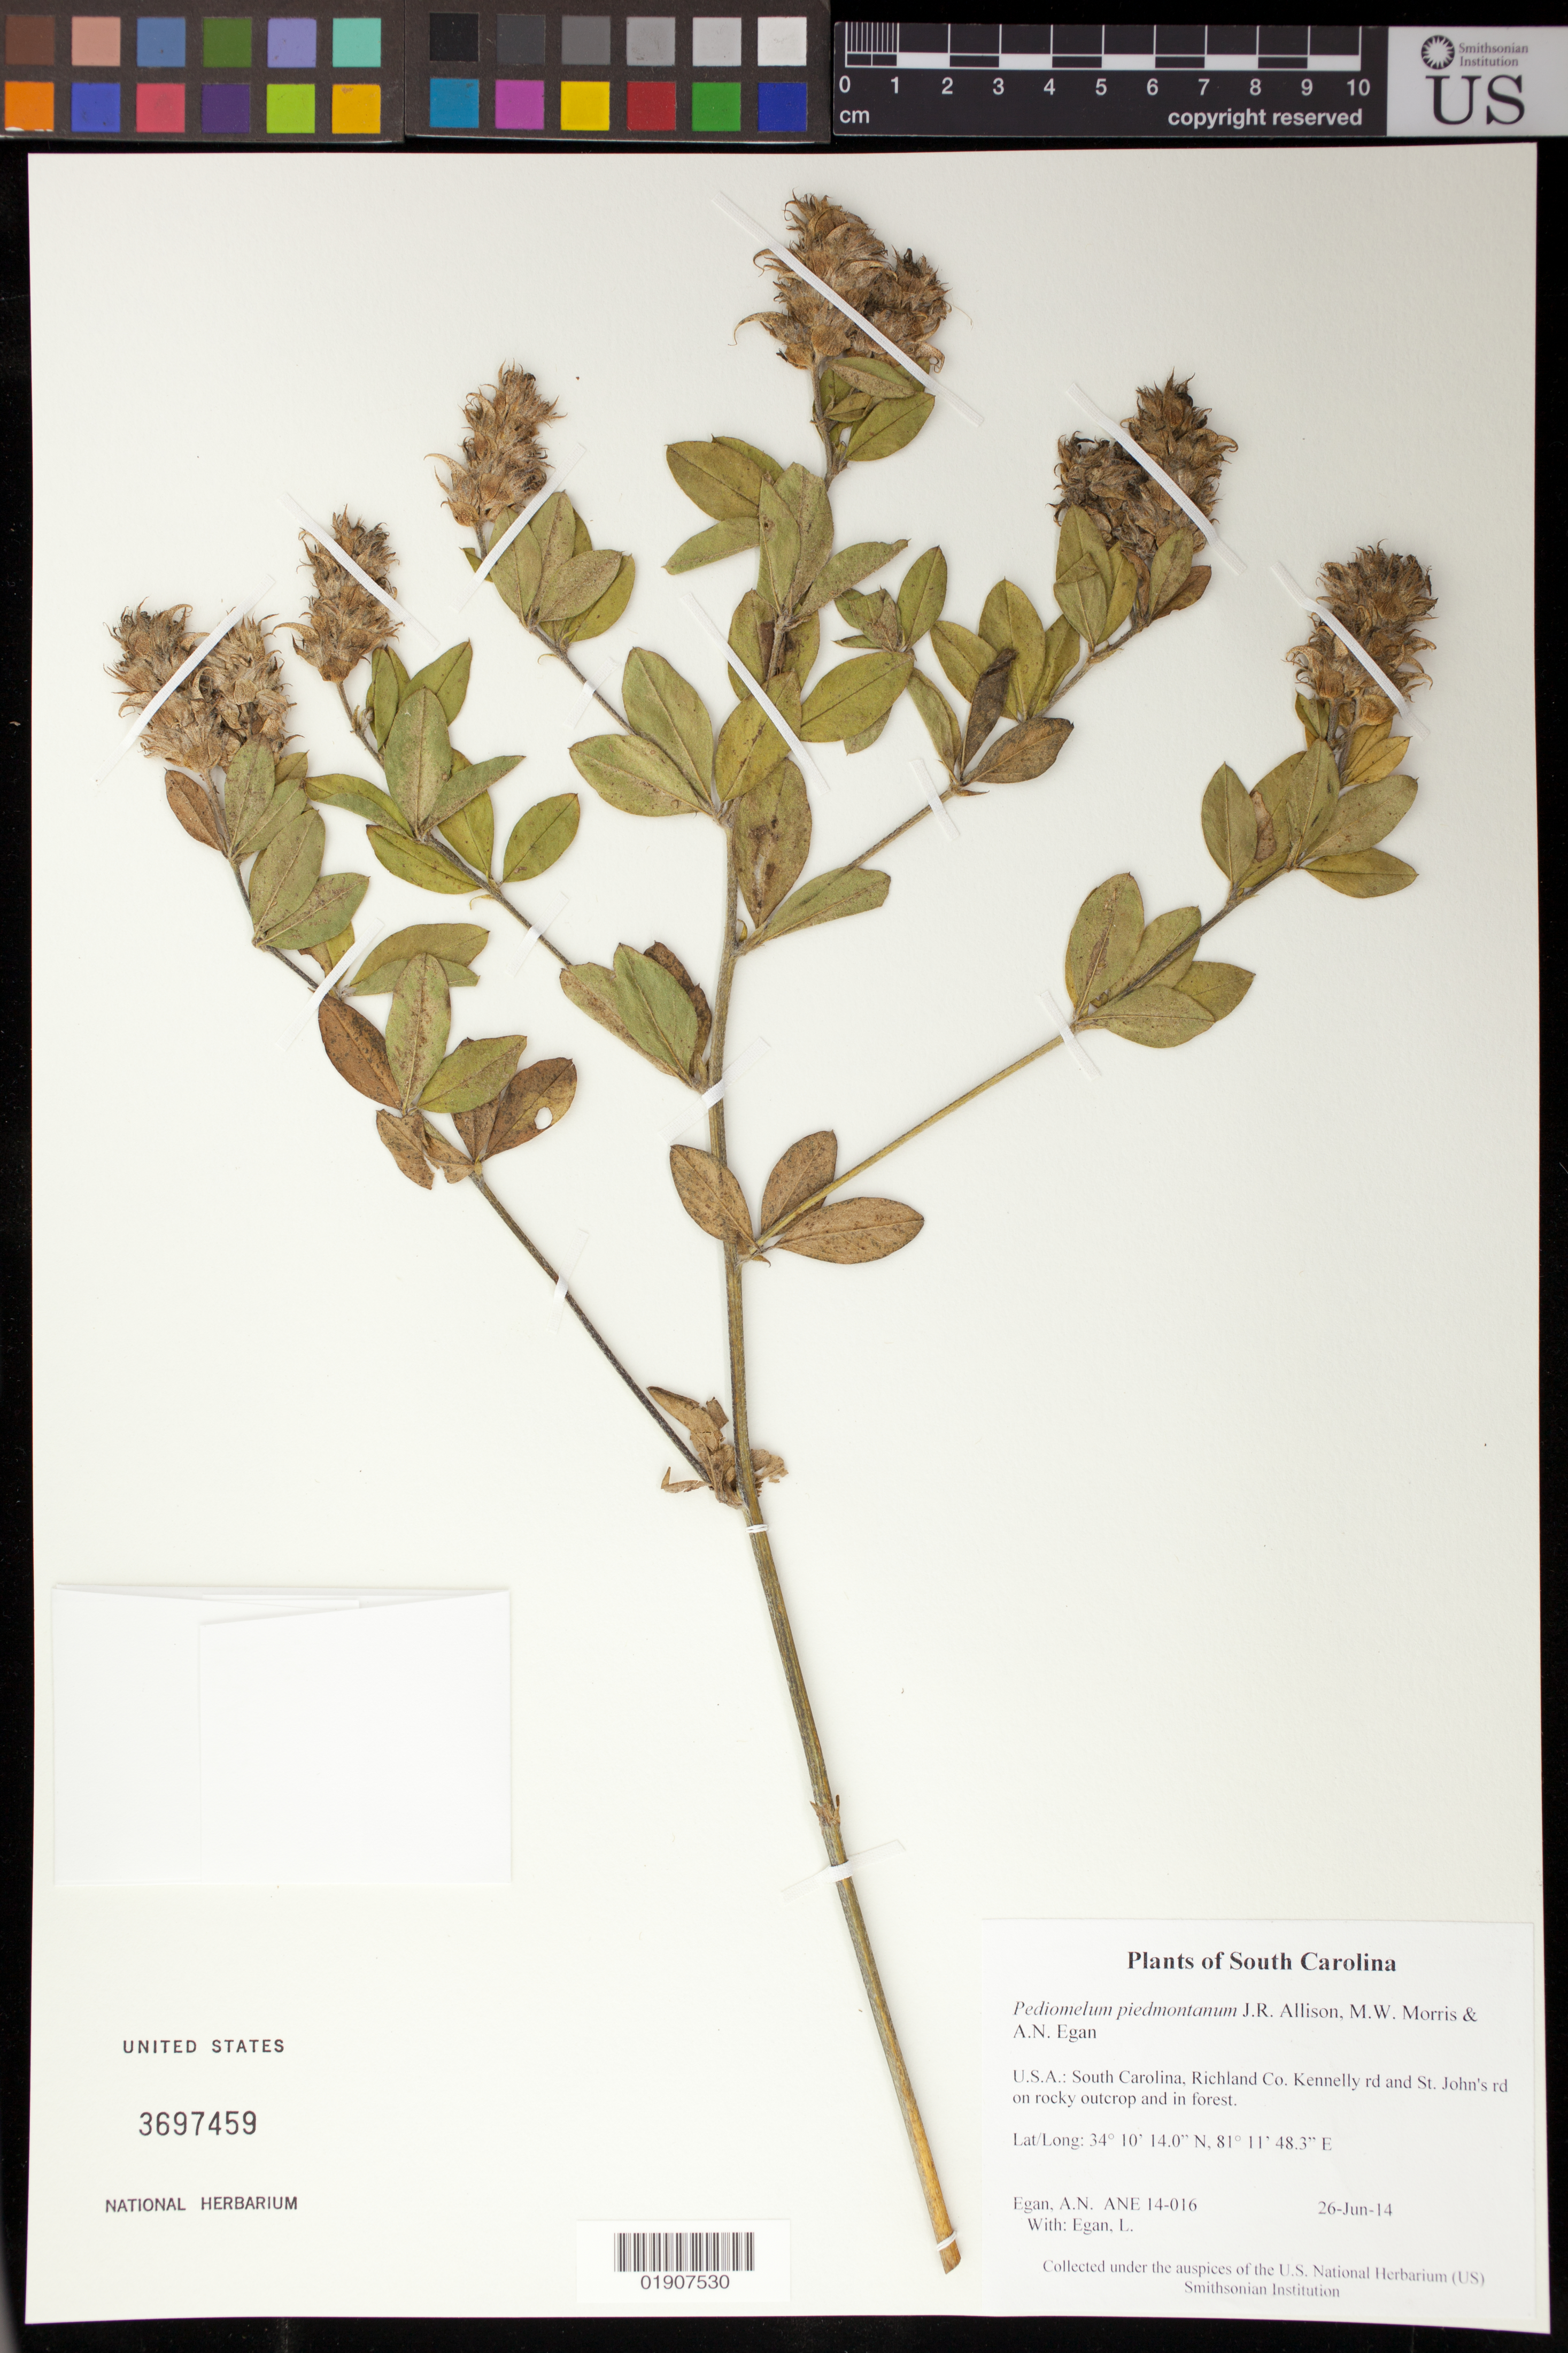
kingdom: Plantae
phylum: Tracheophyta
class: Magnoliopsida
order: Fabales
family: Fabaceae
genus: Pediomelum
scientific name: Pediomelum piedmontanum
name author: J.R. Allison et al.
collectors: A. N. Egan & L. Egan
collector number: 14-016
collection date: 2014-06-26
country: United States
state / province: South Carolina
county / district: Richland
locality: Kennelly rd and St. John's rd on rocky outcrop and in forest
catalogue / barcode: US 3697459